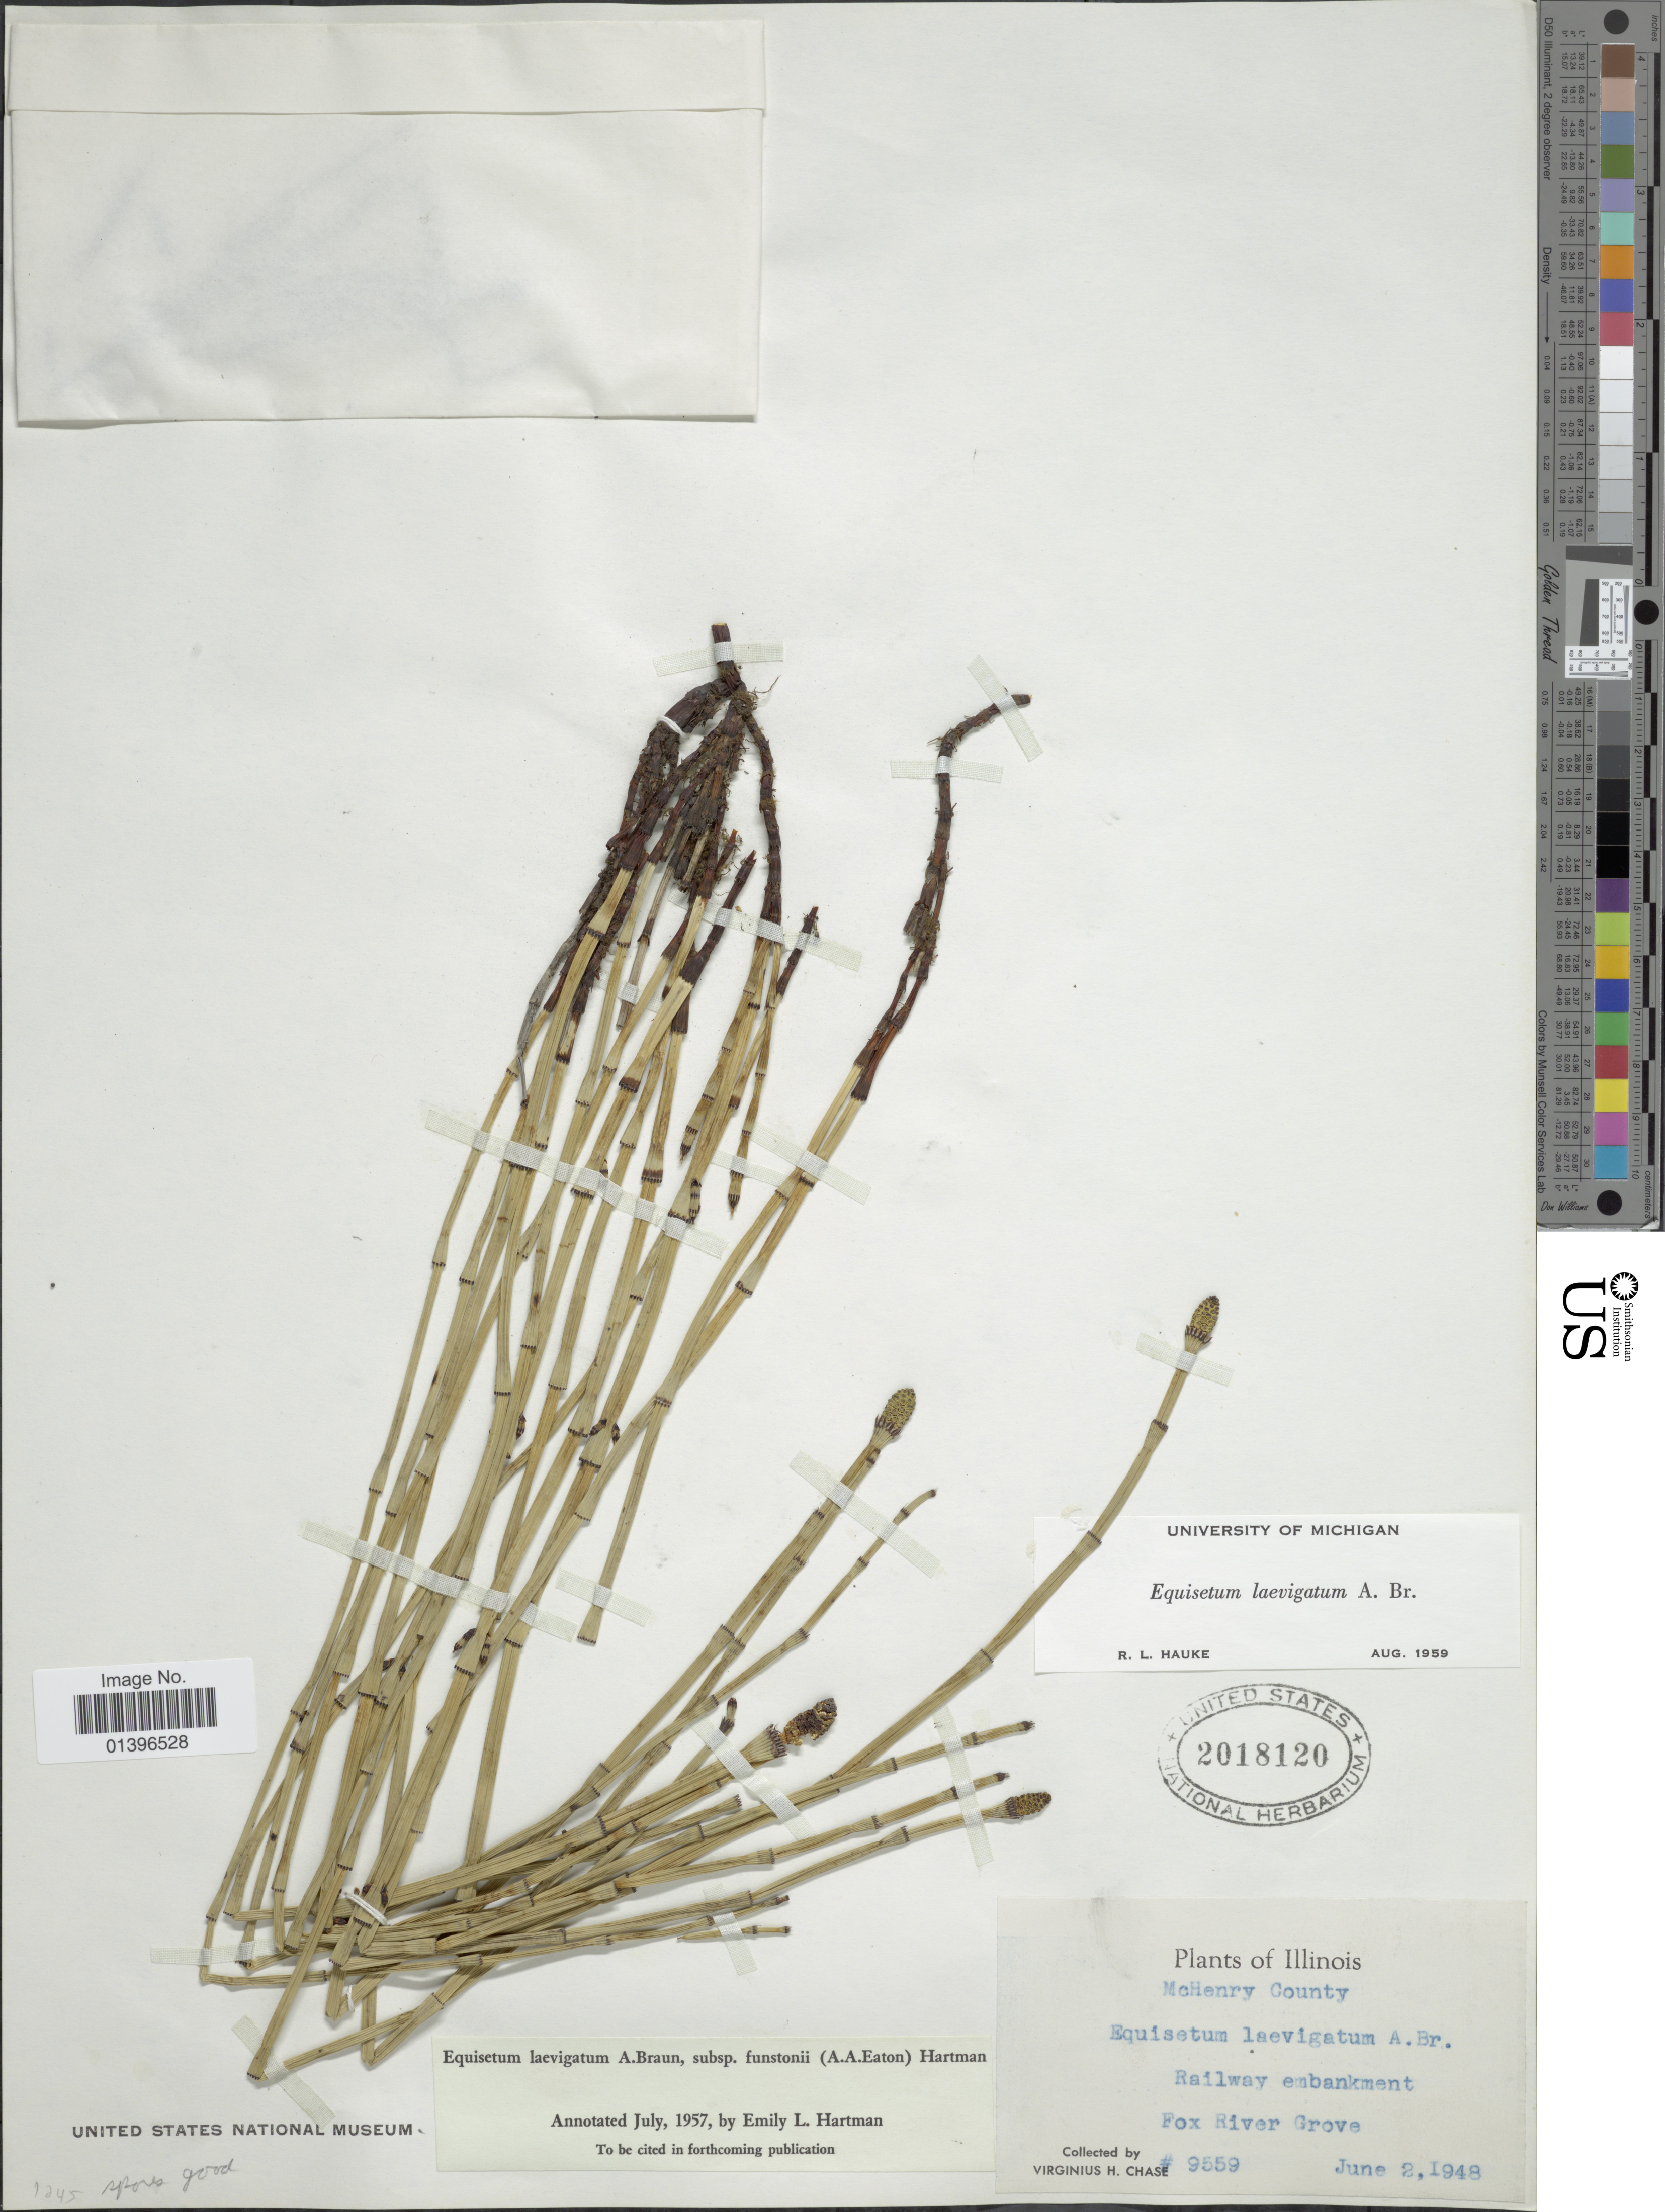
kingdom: Plantae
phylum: Tracheophyta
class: Polypodiopsida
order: Equisetales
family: Equisetaceae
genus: Equisetum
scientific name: Equisetum laevigatum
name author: A. Braun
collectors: V. H. Chase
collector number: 9559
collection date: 1948-06-02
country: United States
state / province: Illinois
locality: McHenry County. Railway embankment Fox River Grove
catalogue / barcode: US 2018120